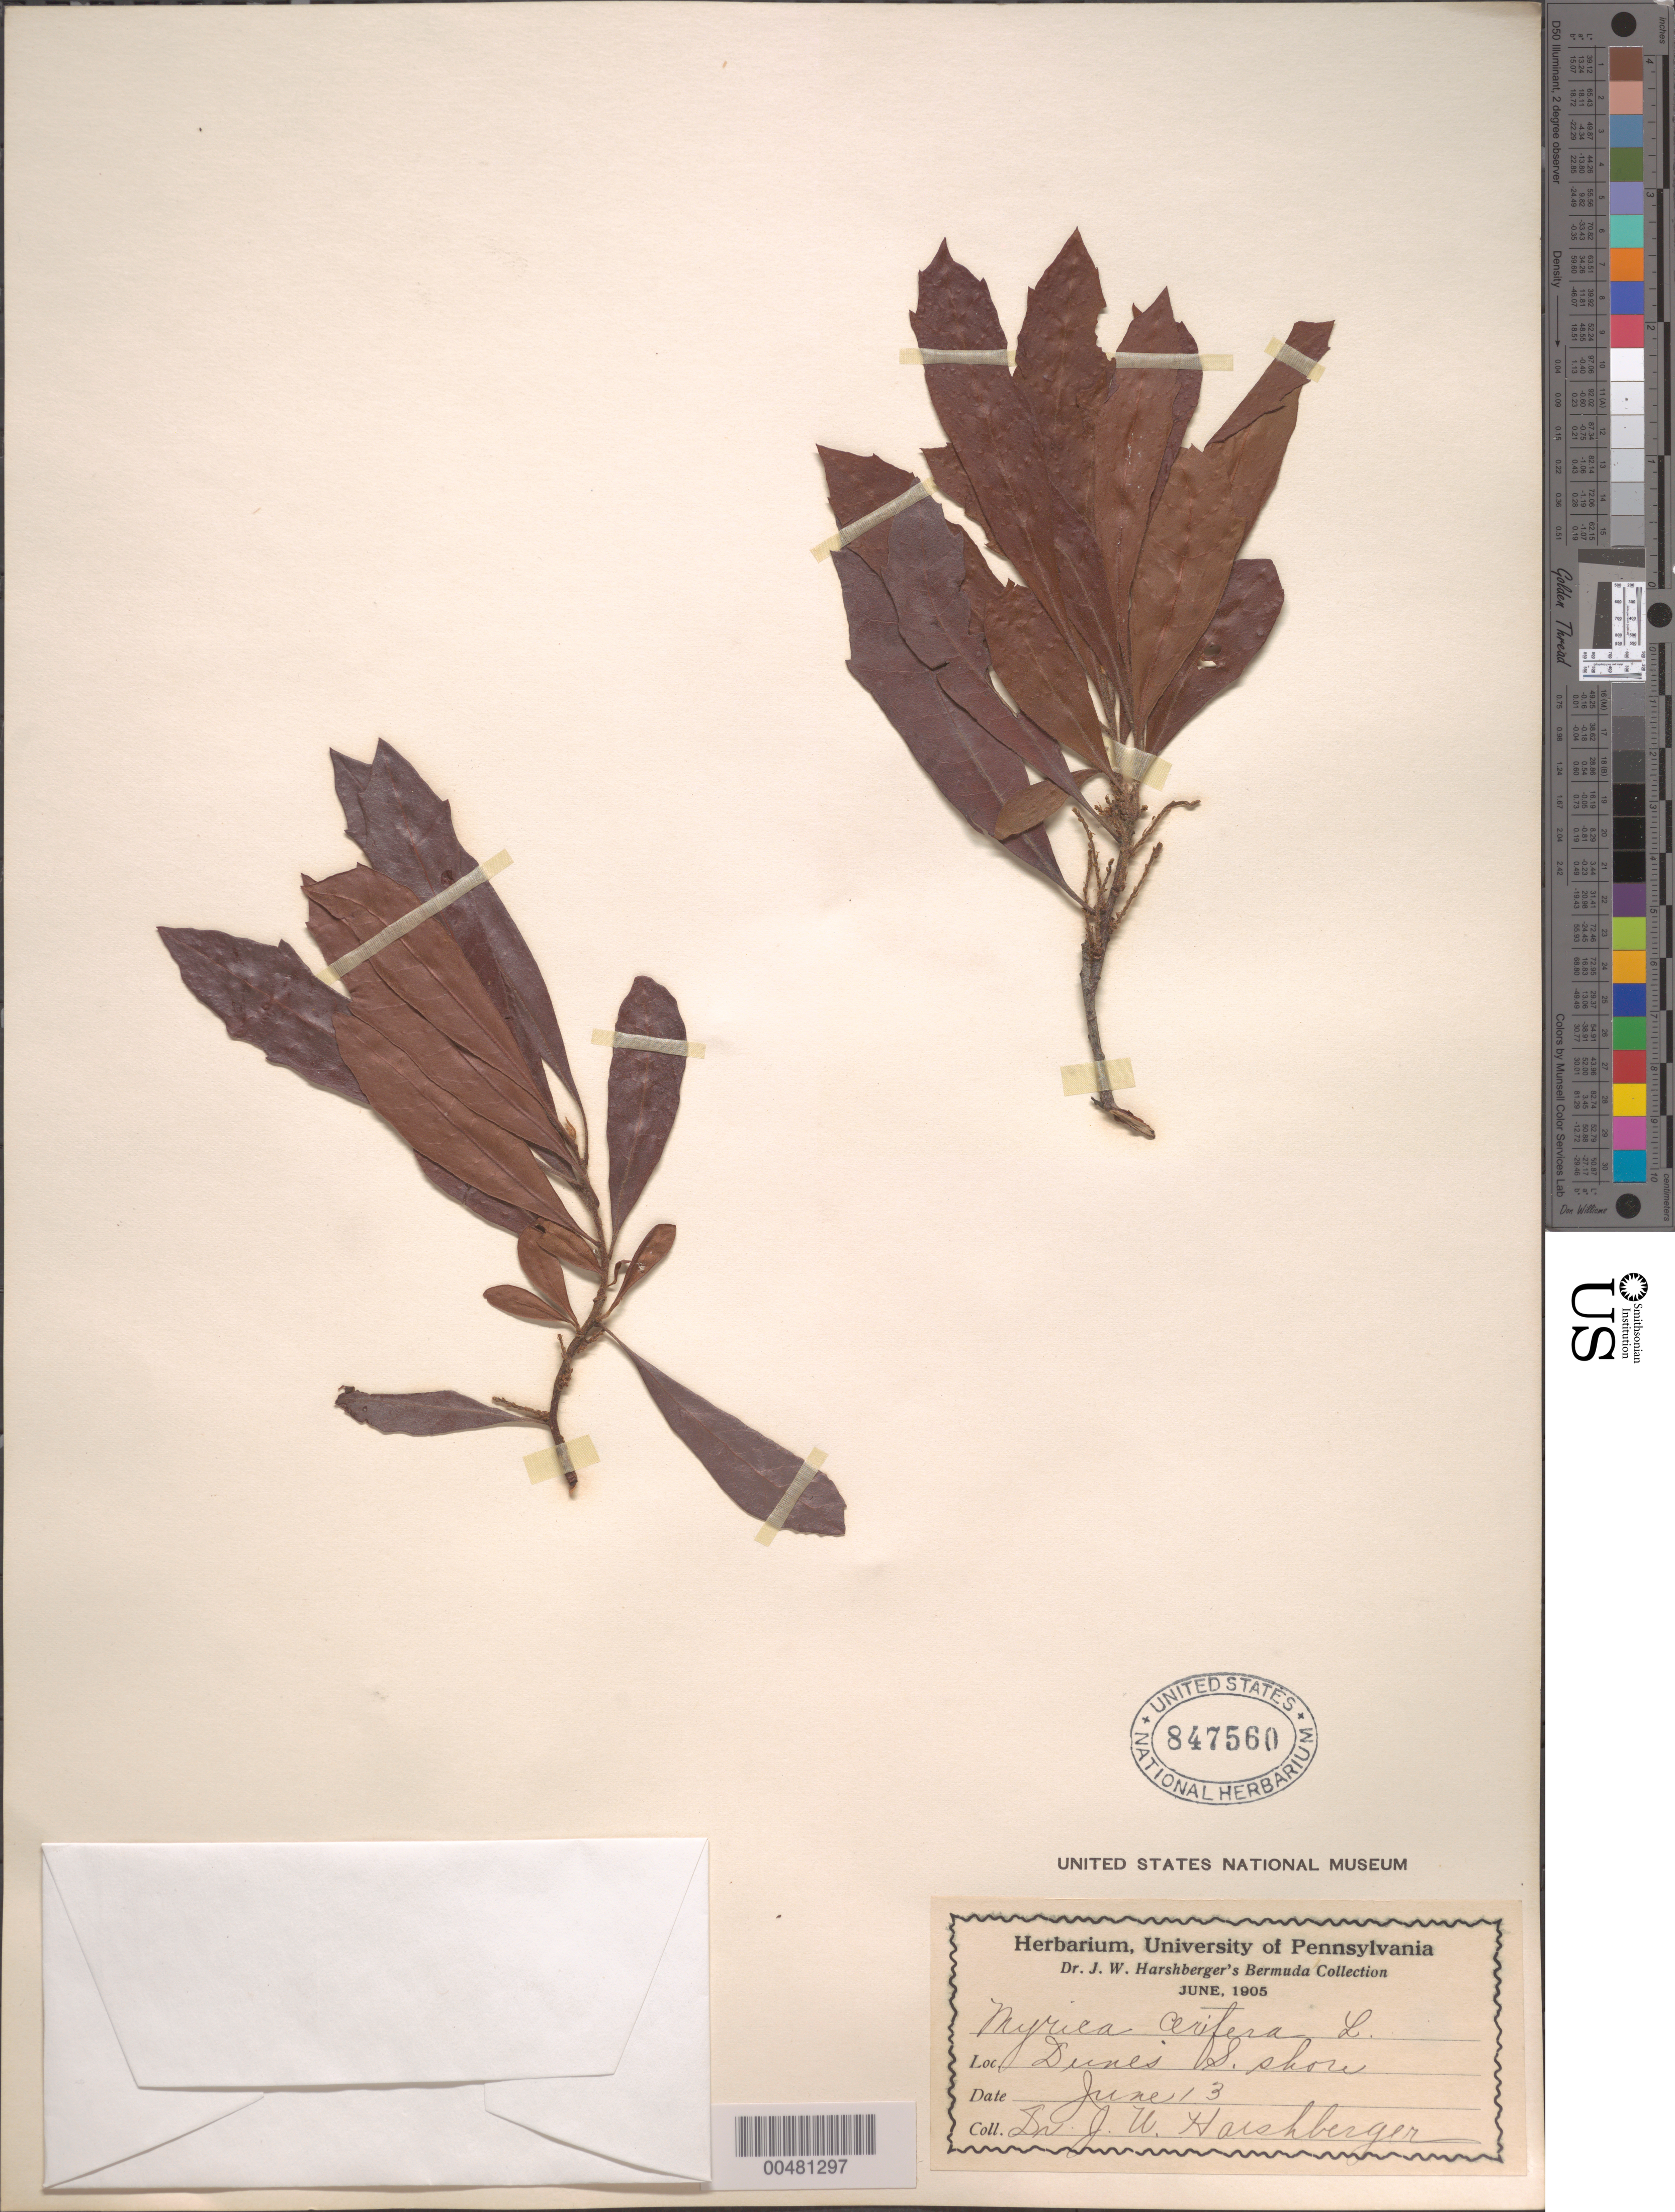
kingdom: Plantae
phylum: Tracheophyta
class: Magnoliopsida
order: Fagales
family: Myricaceae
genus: Morella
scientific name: Morella cerifera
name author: (L.) Small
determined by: Strong, M. T., (US), Smithsonian Institution - National Museum of Natural History (UNITED STATES)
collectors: J. W. Harshberger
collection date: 1905-06-13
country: Bermuda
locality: Dunes S. shore.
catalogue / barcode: US 847560